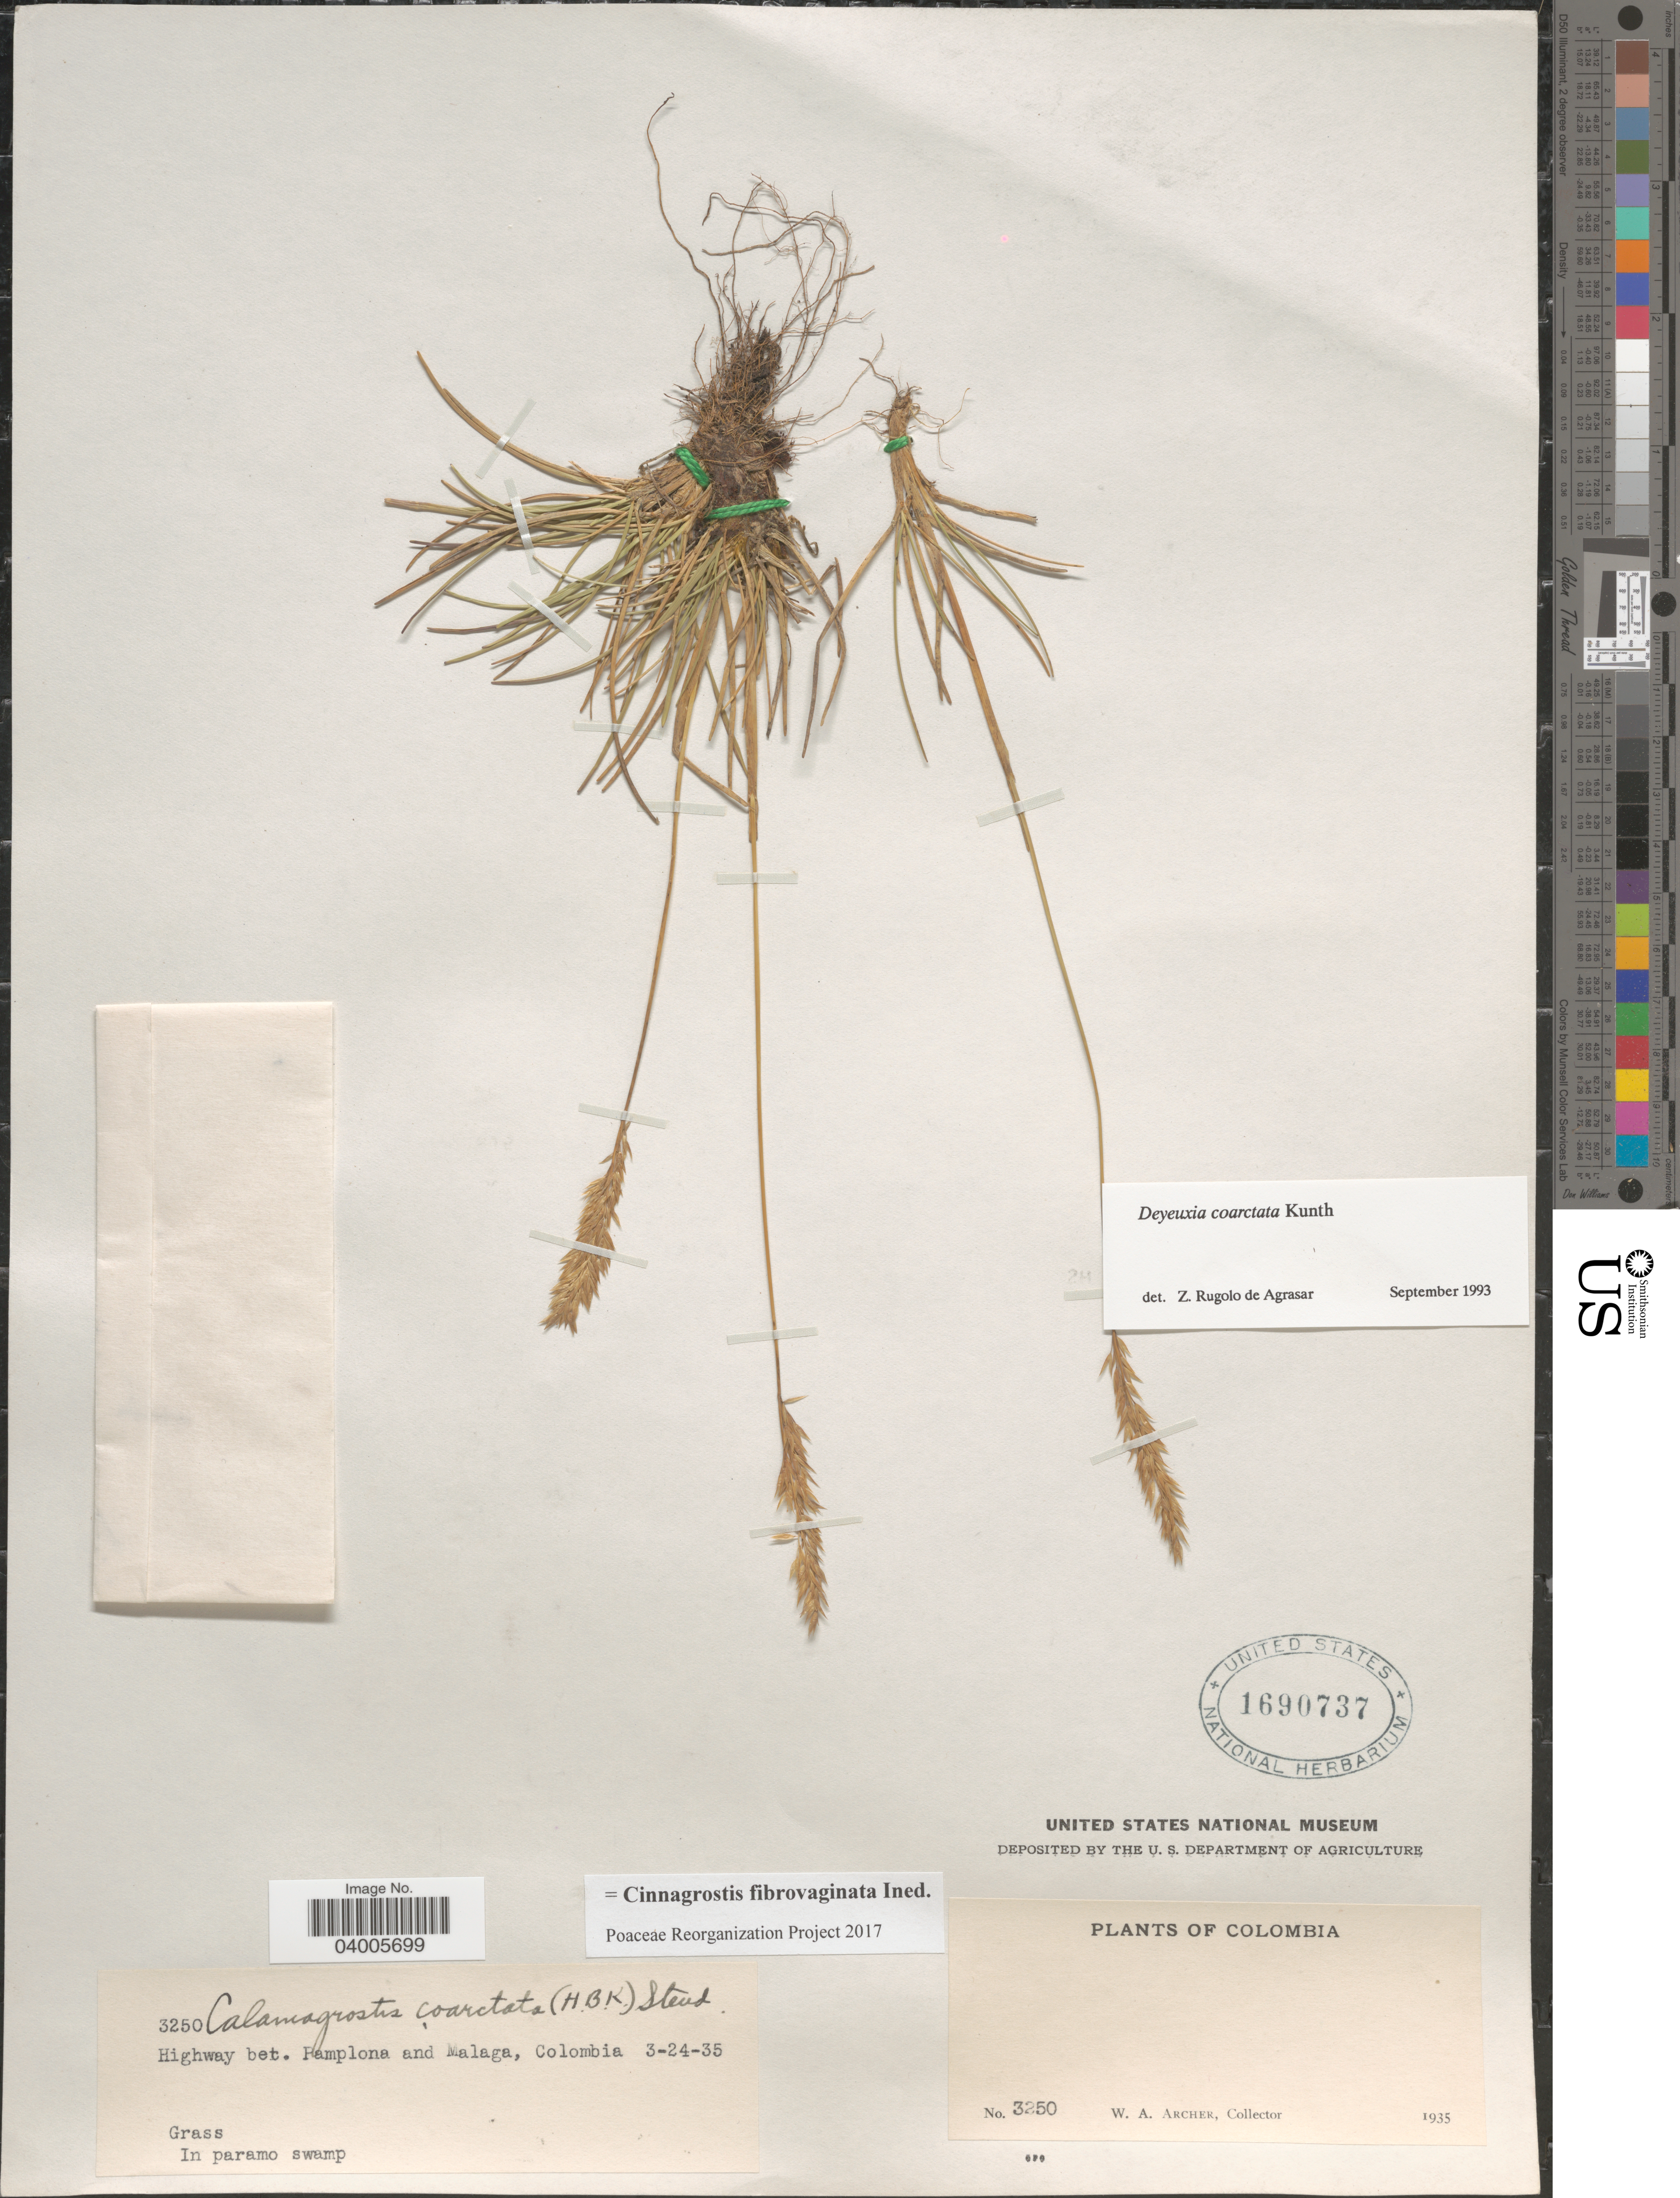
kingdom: Plantae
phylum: Tracheophyta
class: Liliopsida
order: Poales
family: Poaceae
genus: Cinnagrostis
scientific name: Cinnagrostis coarctata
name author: (Kunth) P.M. Peterson et al.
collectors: W. Archer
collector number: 3250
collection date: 1935-03-24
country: Colombia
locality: Highway bet. Pamplona and Malaga. In paramo swamp.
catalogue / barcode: US 1690737